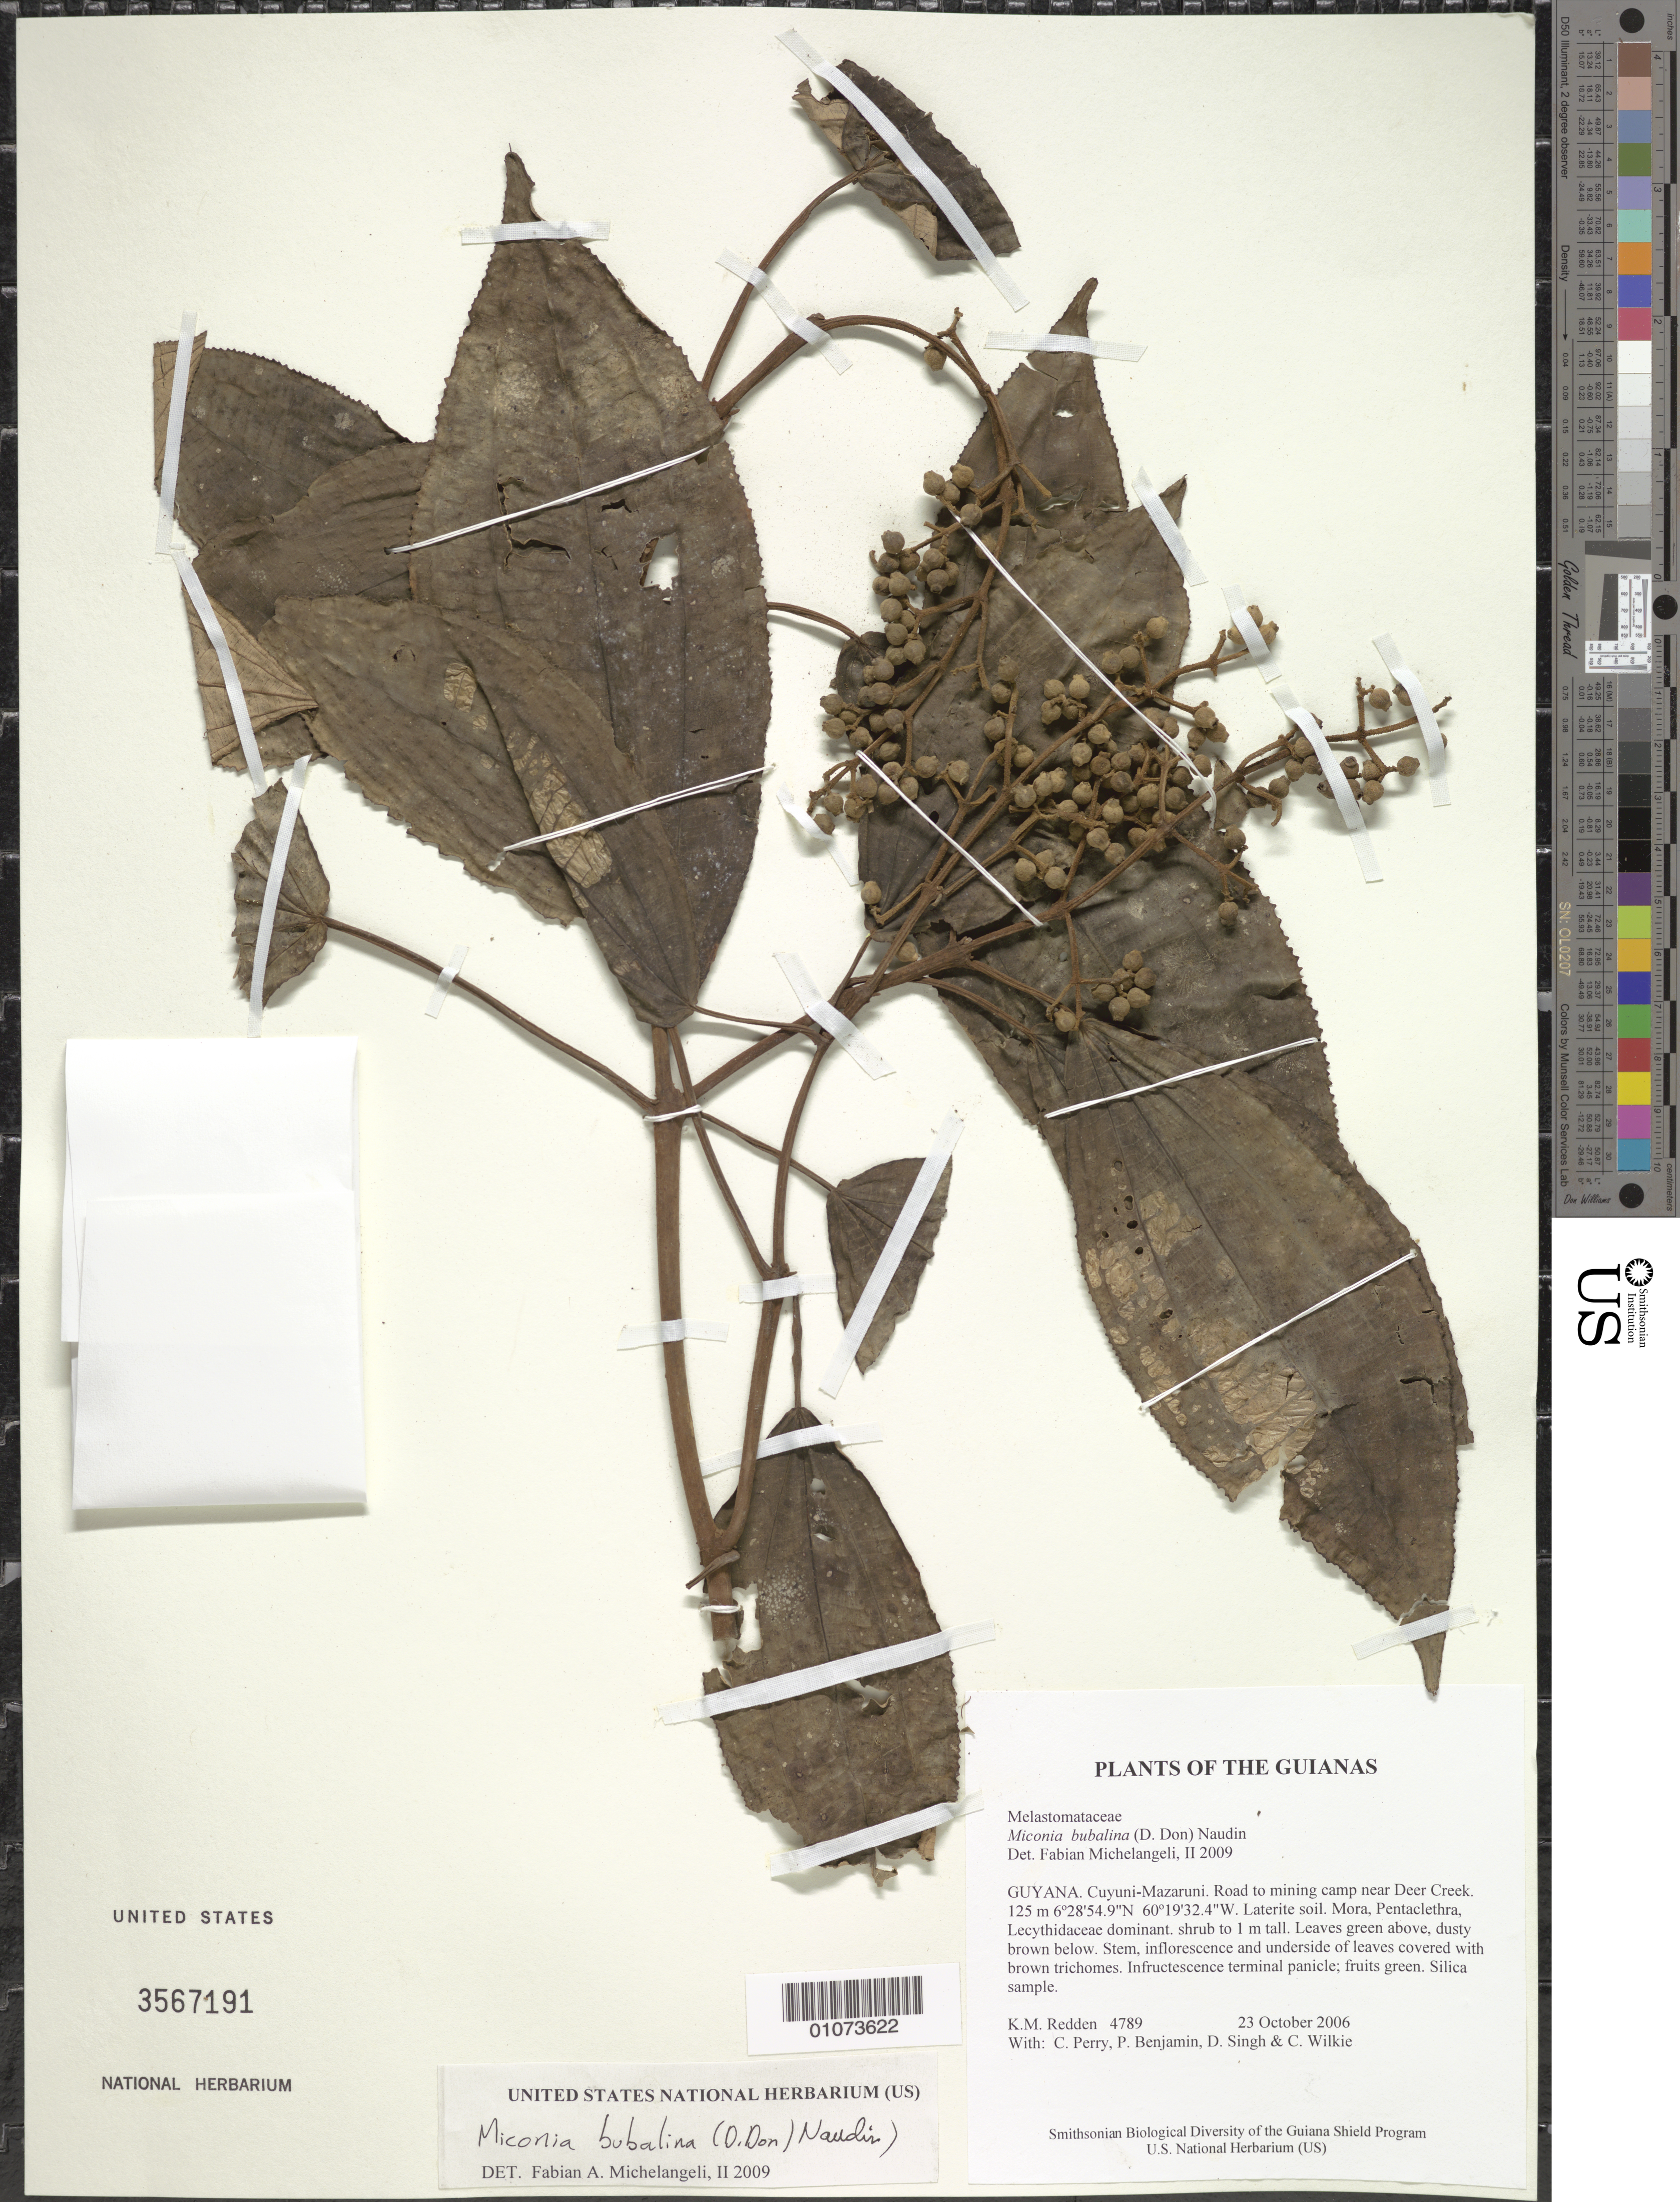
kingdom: Plantae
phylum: Tracheophyta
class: Magnoliopsida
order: Myrtales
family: Melastomataceae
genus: Miconia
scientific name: Miconia bubalina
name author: Naudin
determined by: Michelangeli, F. A.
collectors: K. M. Redden, C. Perry, P. Benjamin, D. Singh & C. Wilkie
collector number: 4789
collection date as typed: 23 October 2006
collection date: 2006-10-23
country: Guyana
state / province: Cuyuni-Mazaruni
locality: Road to mining camp near Deer Creek.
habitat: Laterite soil. Mora, Pentaclethra, Lecythidaceae dominant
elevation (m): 125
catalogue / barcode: US 3567191